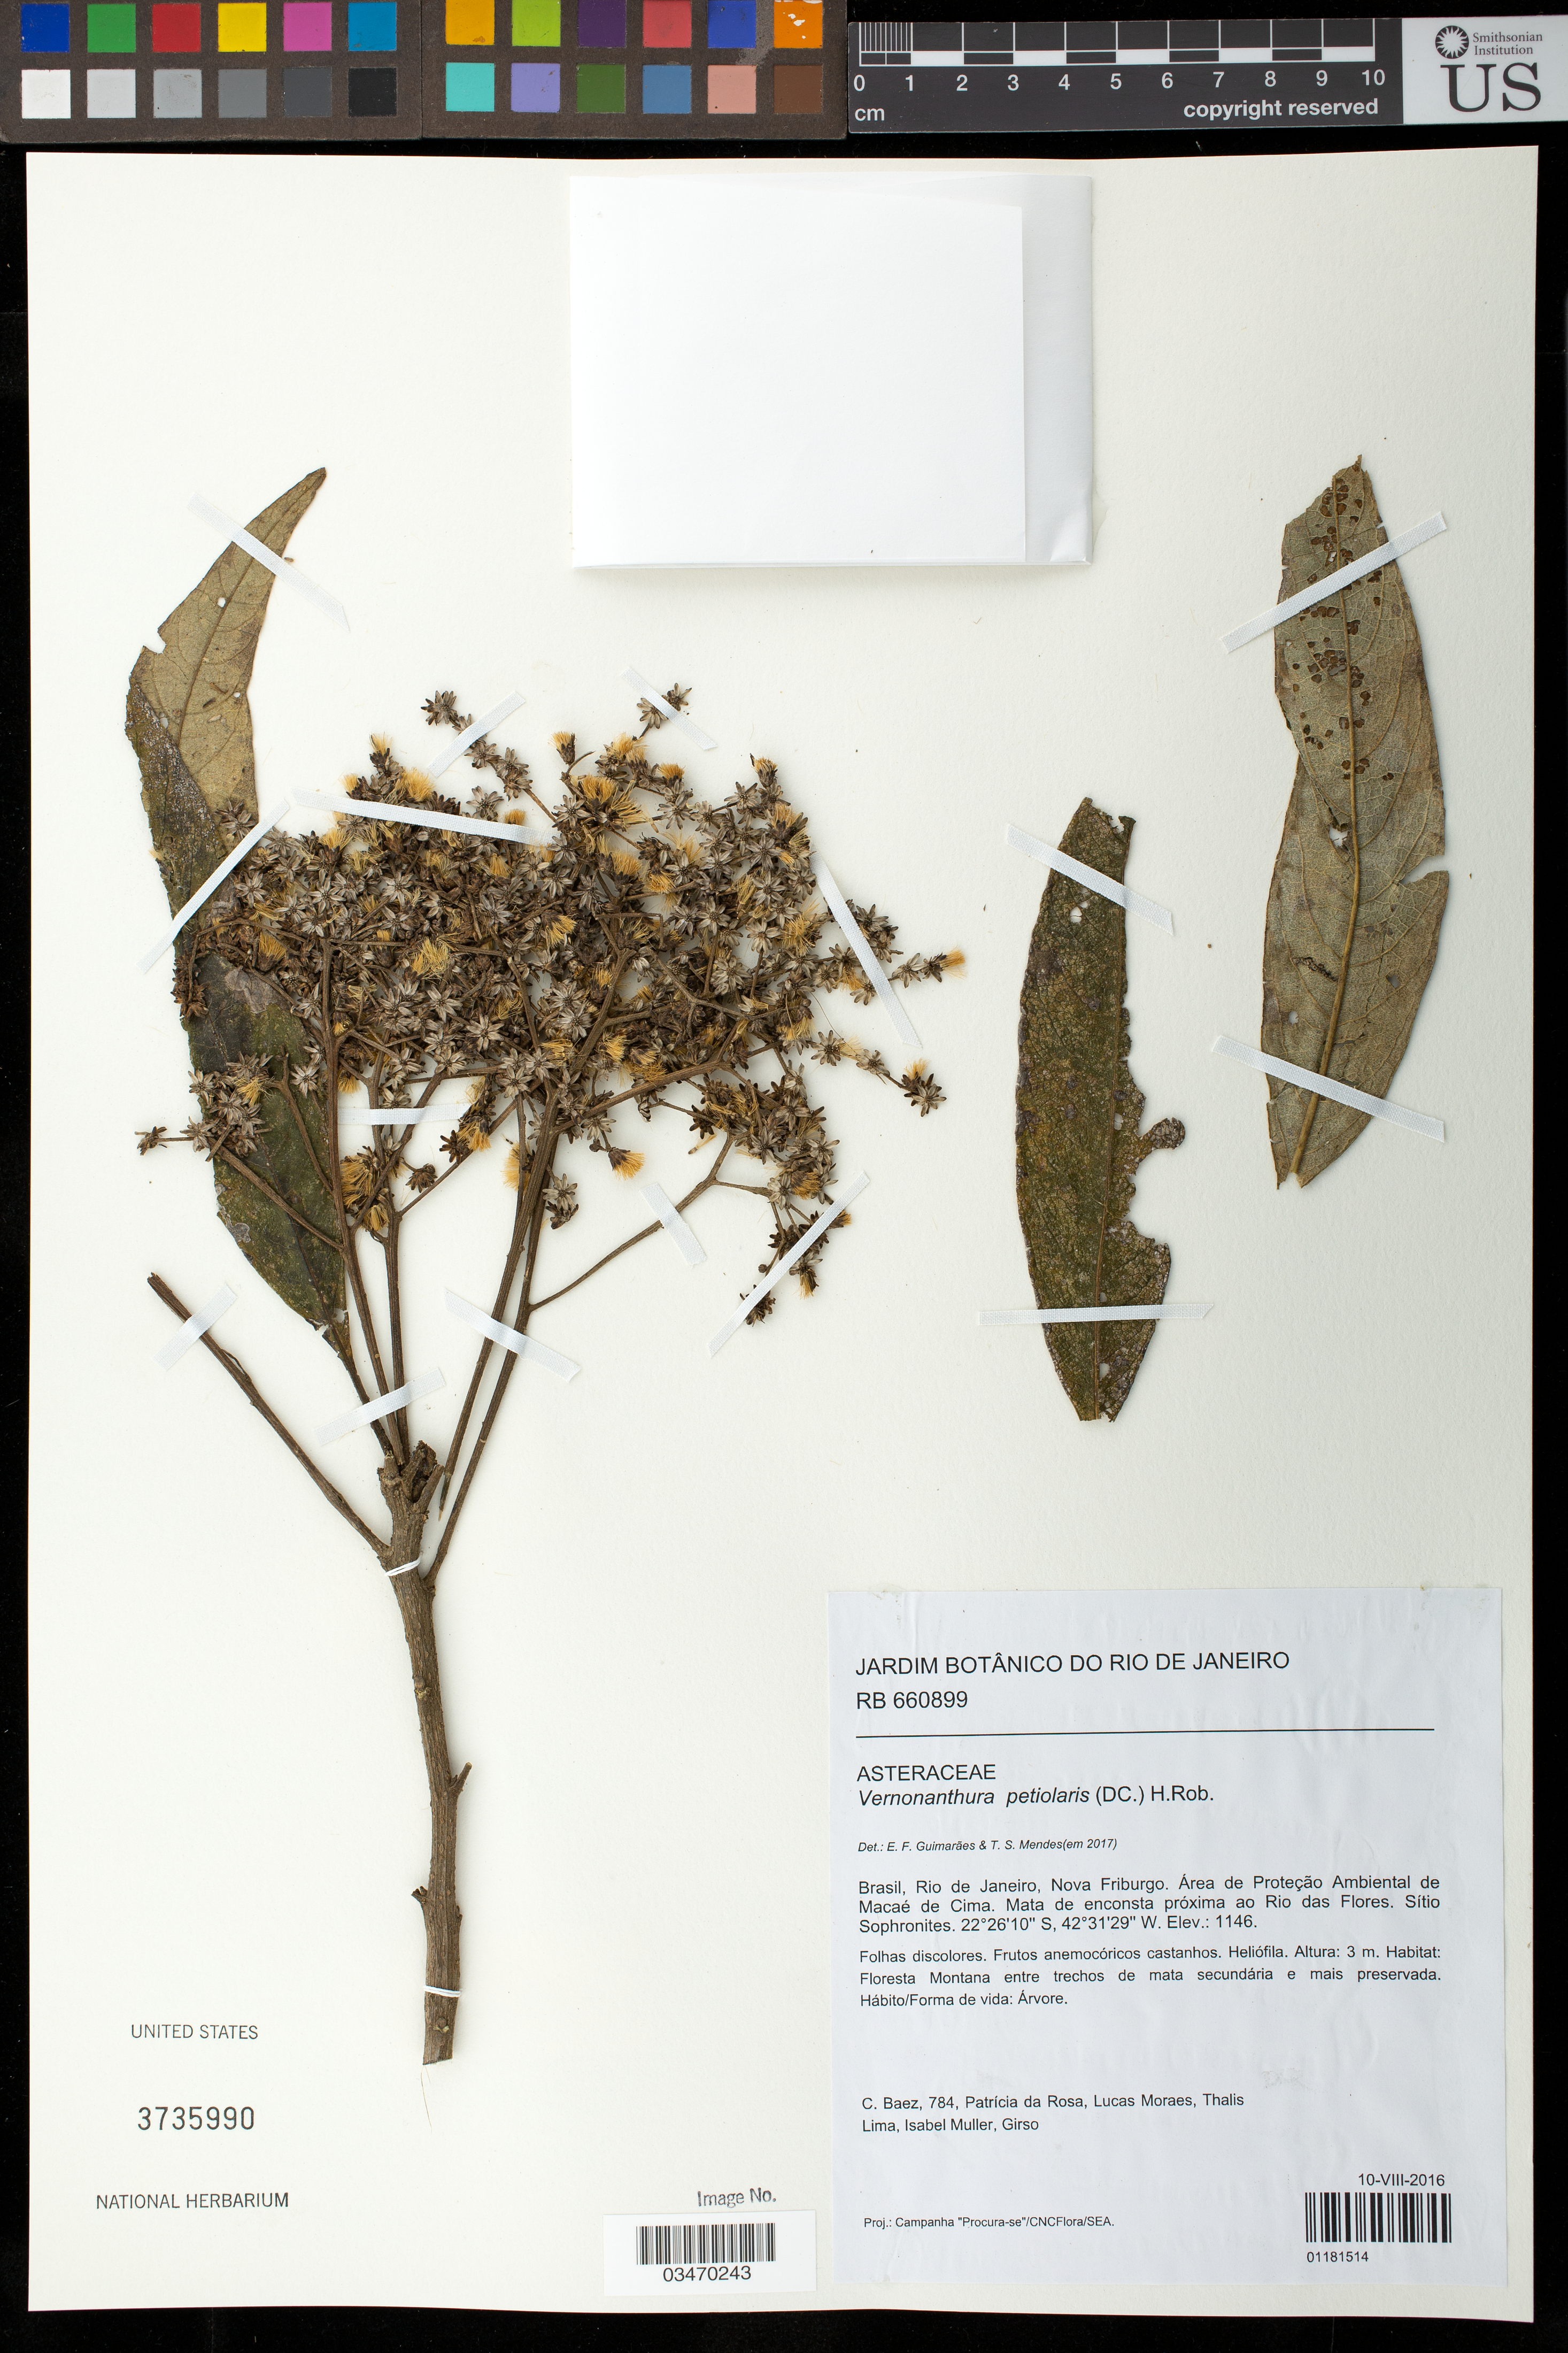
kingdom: Plantae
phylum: Tracheophyta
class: Magnoliopsida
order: Asterales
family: Asteraceae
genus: Vernonanthura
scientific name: Vernonanthura densiflora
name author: (Gardner) Vega & Dematt.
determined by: Renon, Polla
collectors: C. Baez, P. da Rosa, L. Moraes, T. Lima, I. Muller & Girso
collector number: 784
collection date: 2016-08-10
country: Brazil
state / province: Rio de Janeiro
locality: Nova Friburgo. Área de Proteção Ambiental de Macaé de Cima. Beira do Rio das Flores. Sítio Sophronites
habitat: Floresta Montana entre trechos de mata secundaria e mais preservada.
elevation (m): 1108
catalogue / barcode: US 3735990